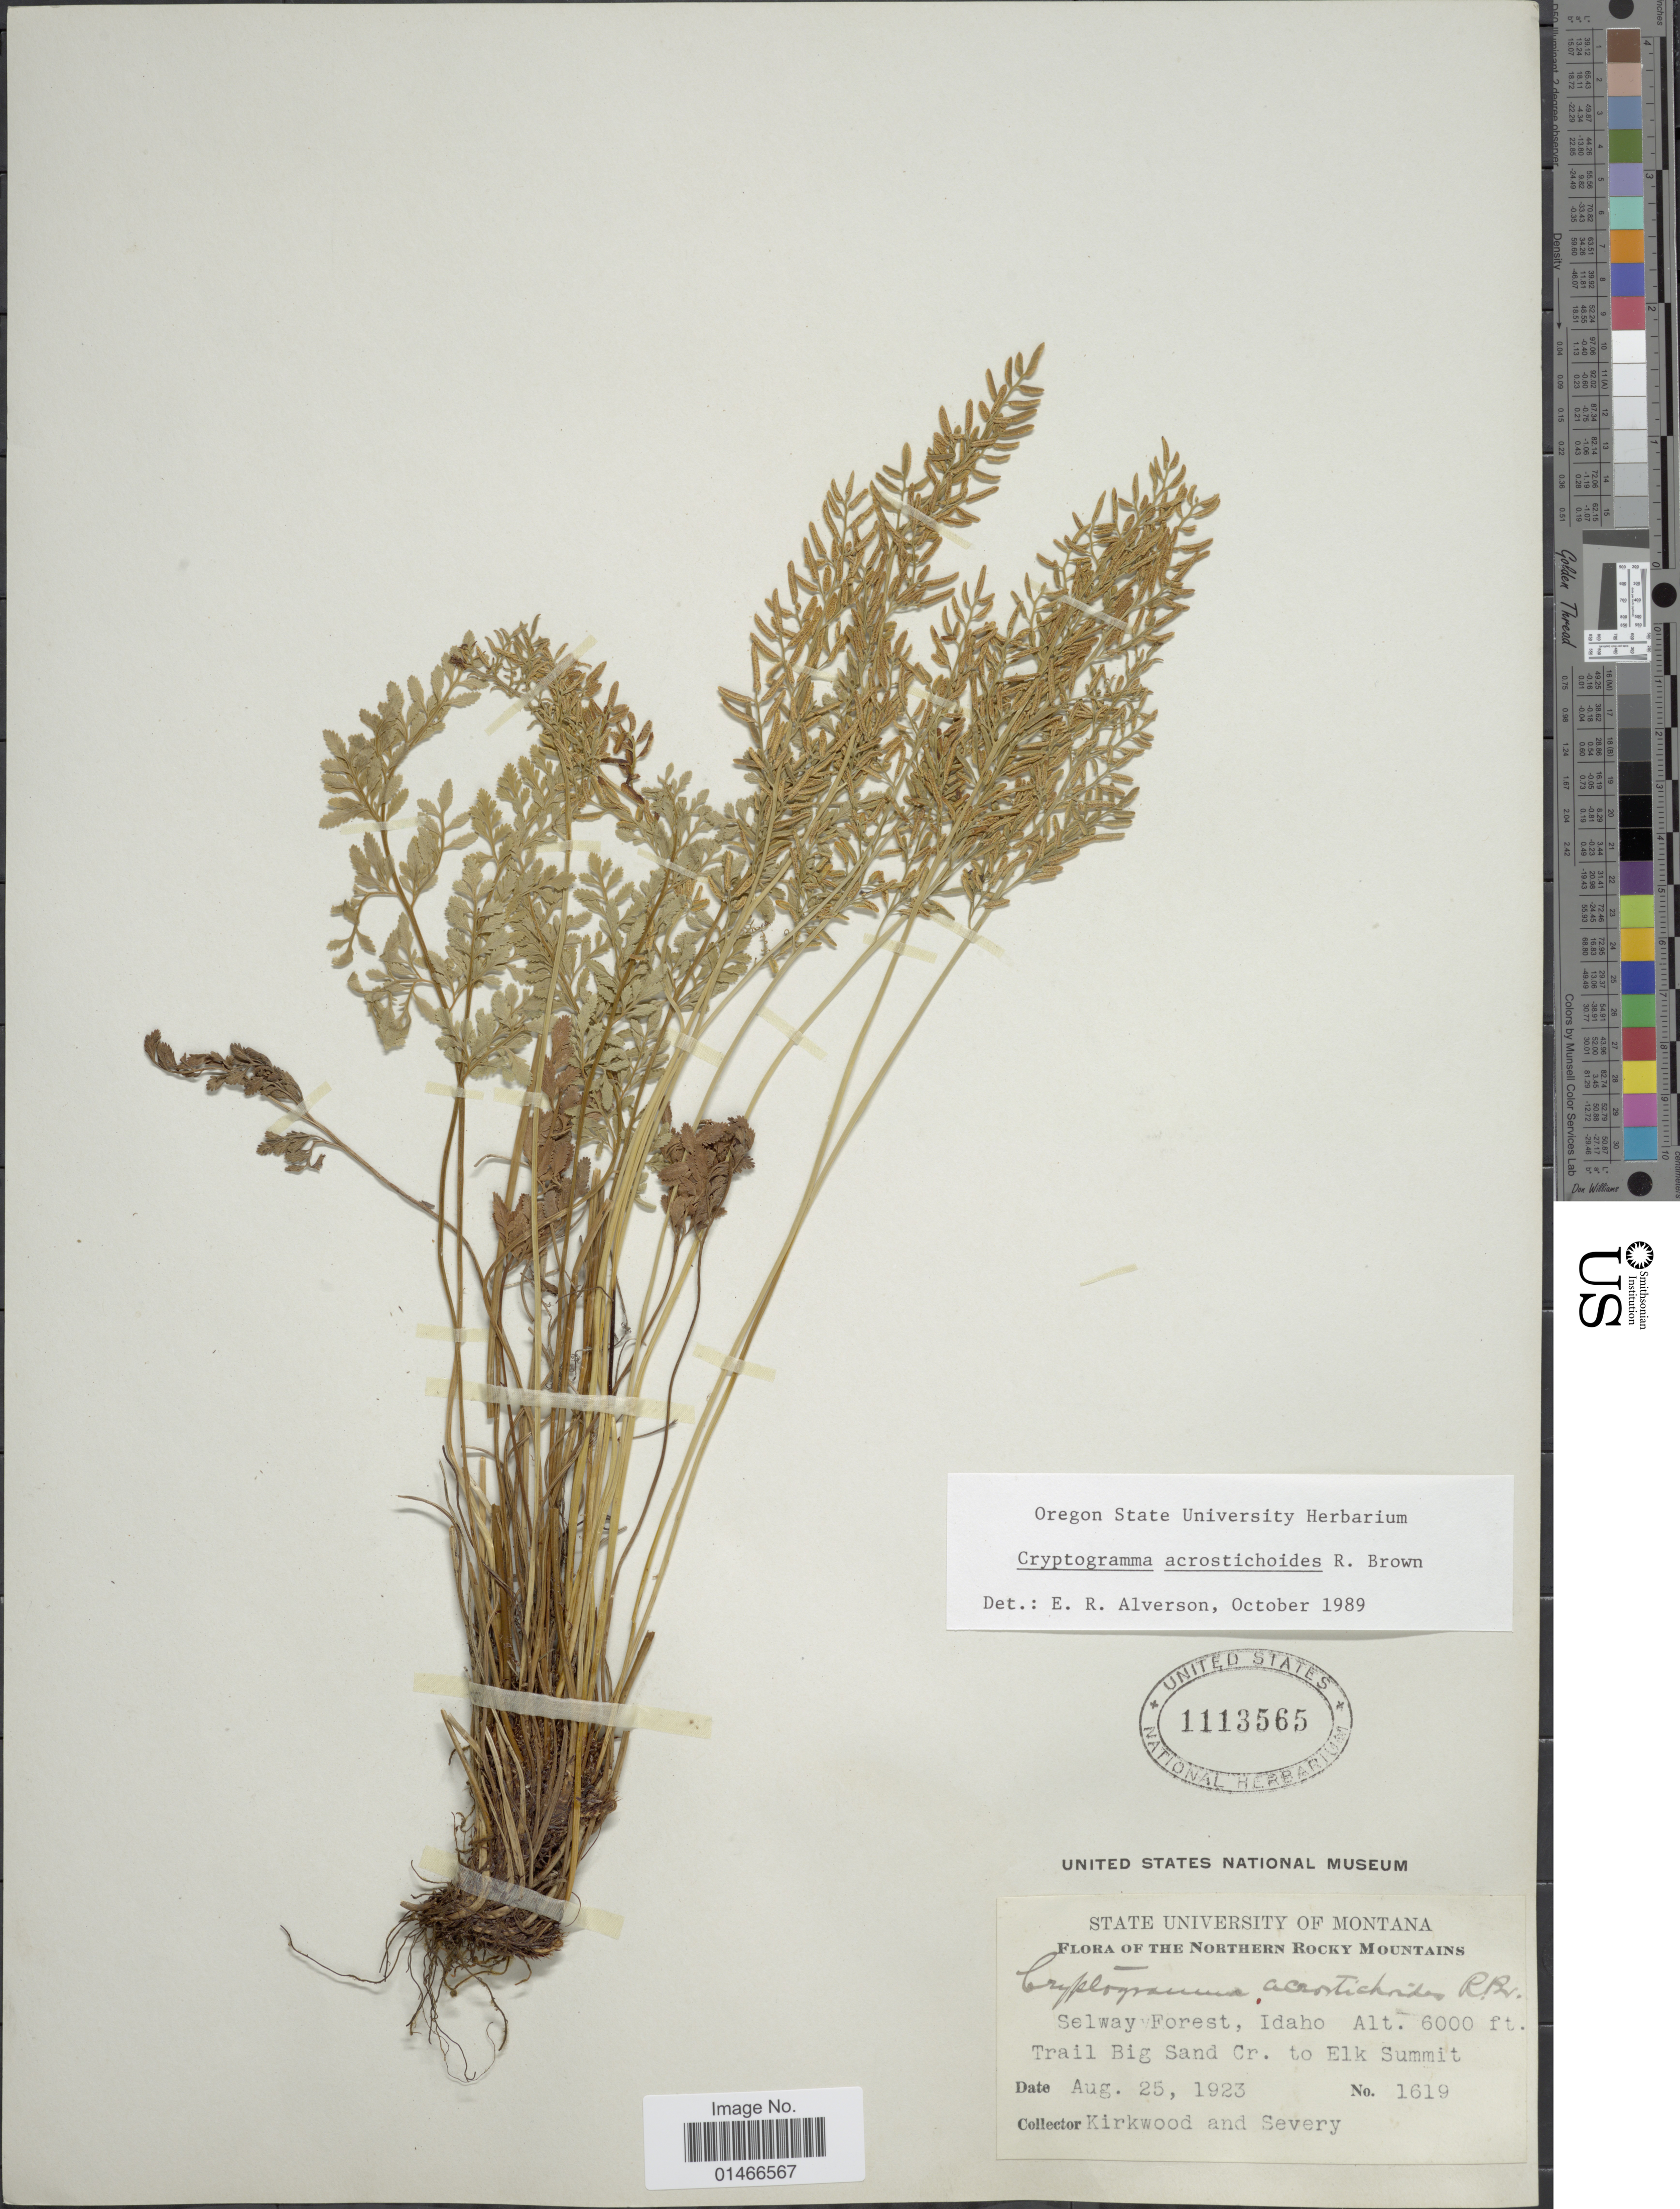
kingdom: Plantae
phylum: Tracheophyta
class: Polypodiopsida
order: Polypodiales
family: Pteridaceae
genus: Cryptogramma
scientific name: Cryptogramma acrostichoides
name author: R. Br.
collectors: Kirkwood & Severy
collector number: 1619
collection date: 1923-08-25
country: United States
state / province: Idaho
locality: The Northern Rocky Mountains. Selway Forest, Idaho. Trail Big Sand Cr. to Elk Summit.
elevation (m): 1829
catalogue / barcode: US 1113565